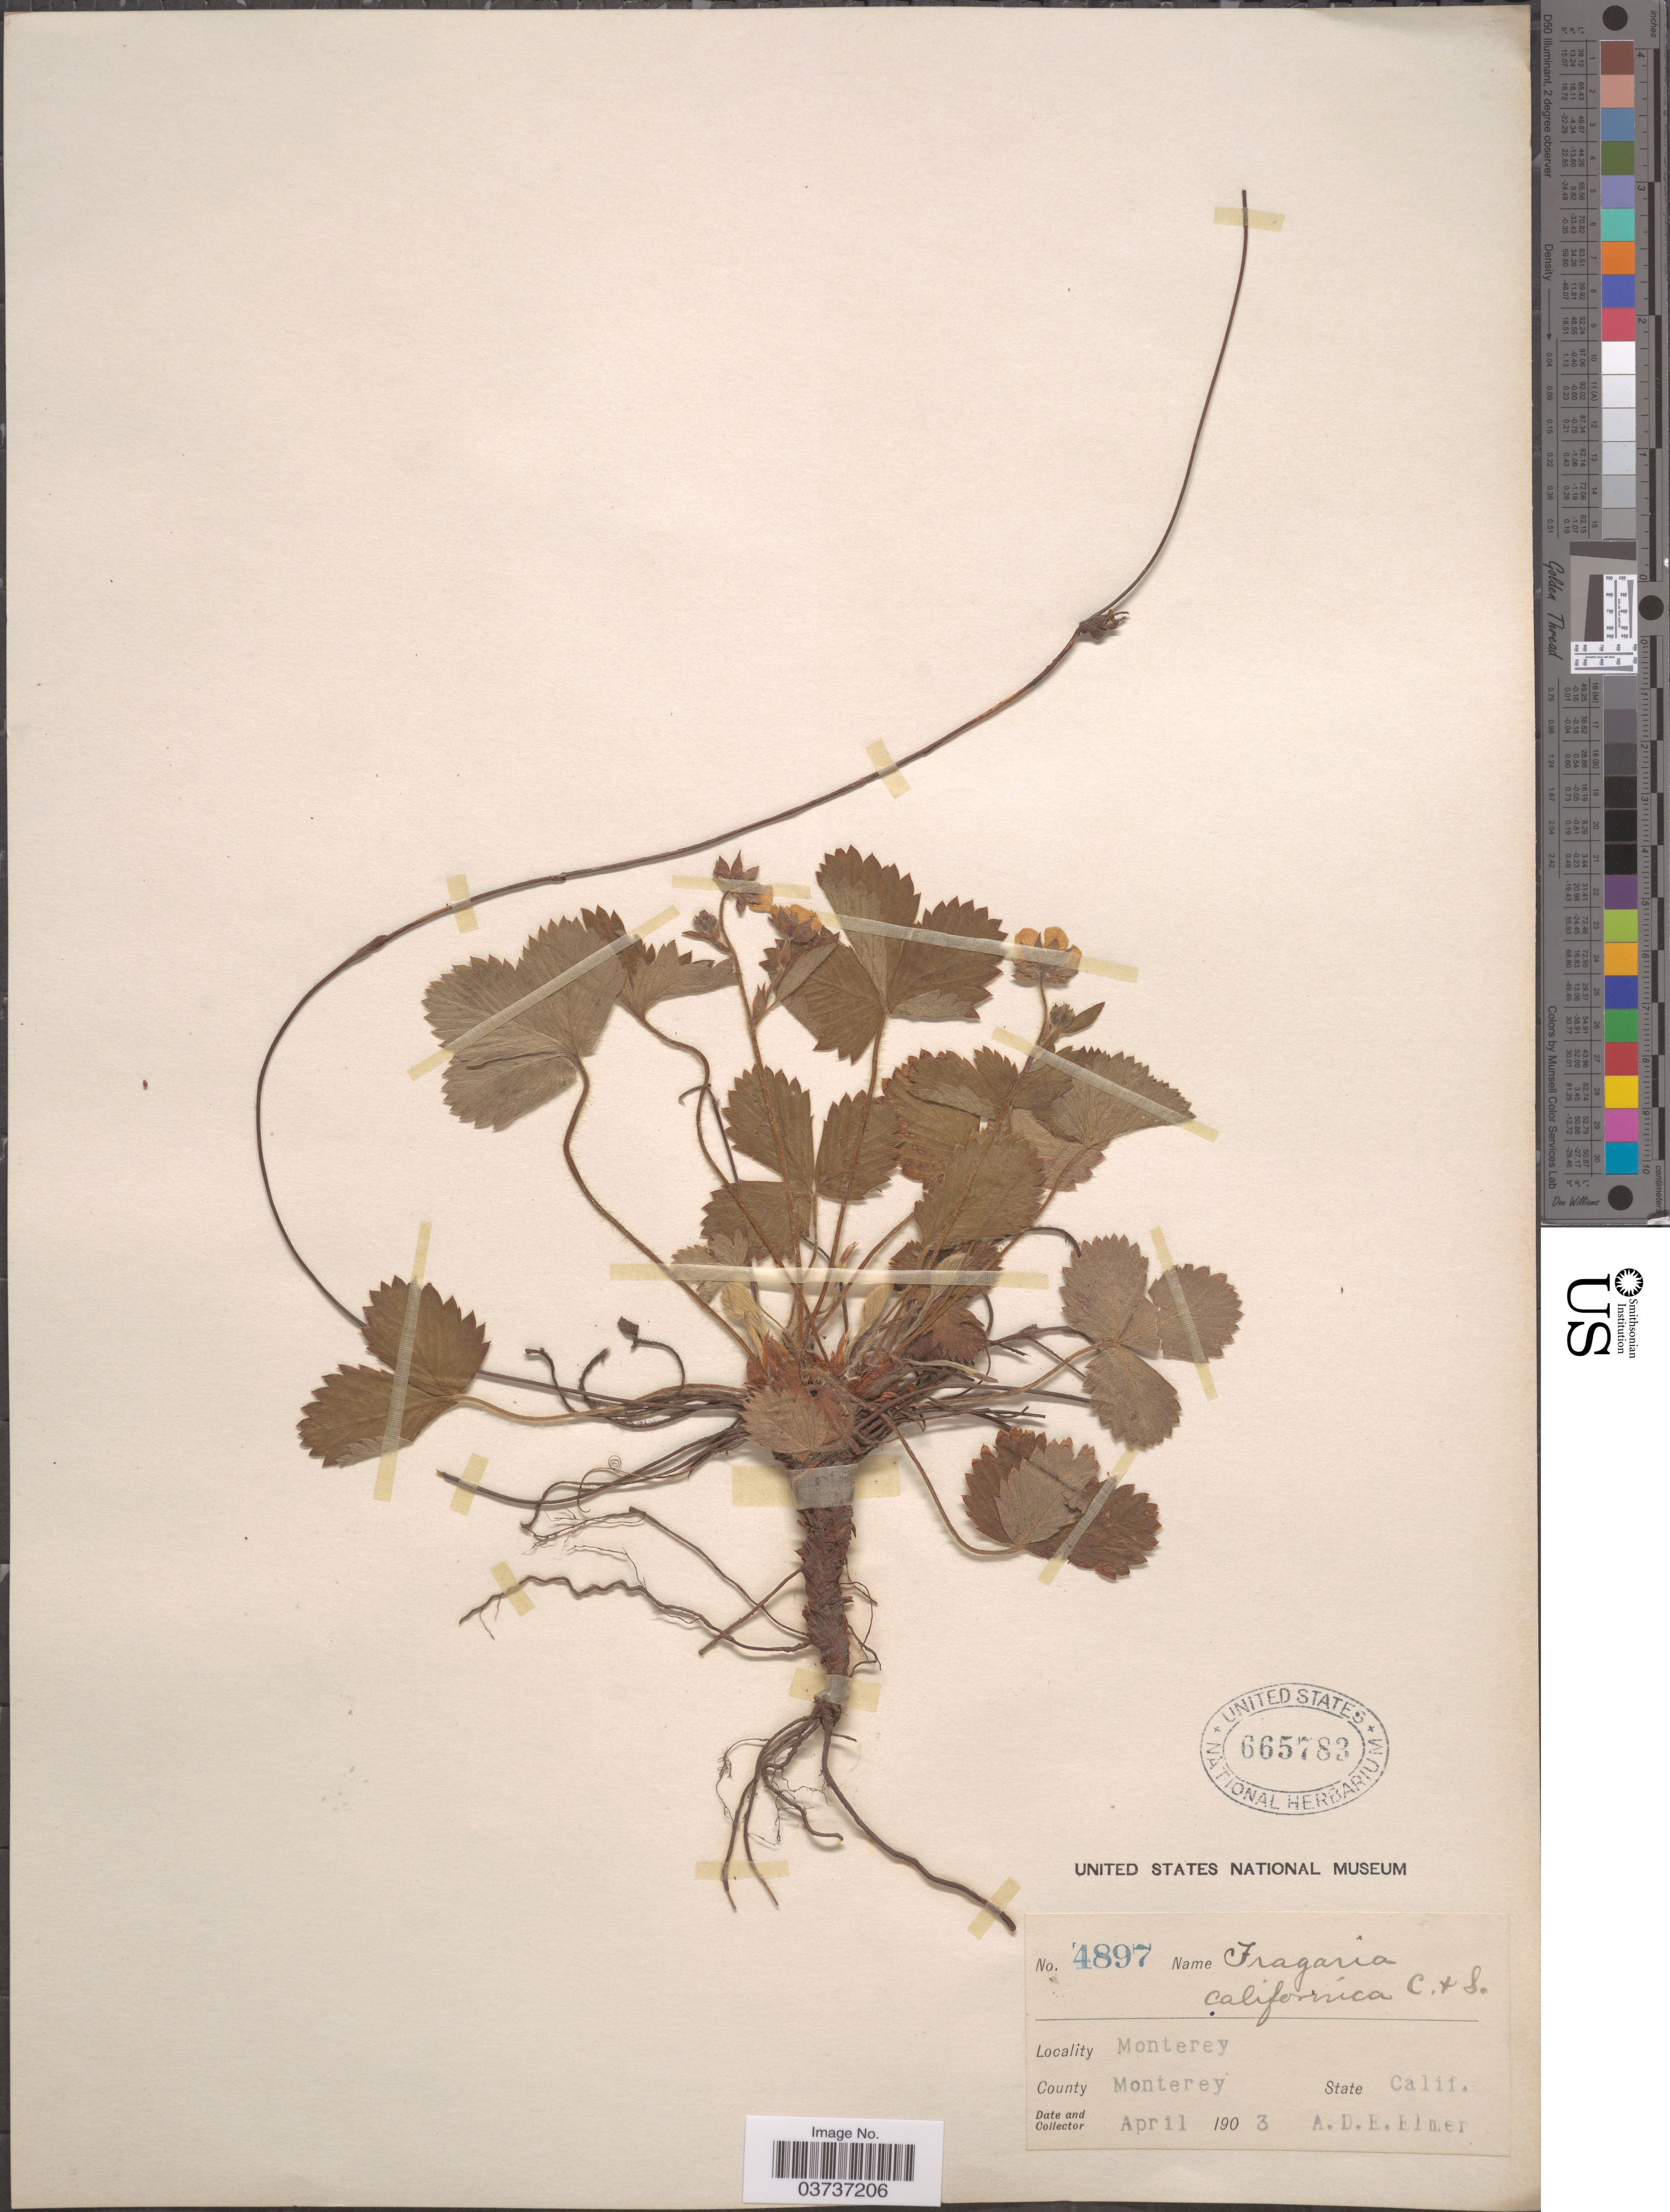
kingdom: Plantae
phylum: Tracheophyta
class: Magnoliopsida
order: Rosales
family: Rosaceae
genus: Fragaria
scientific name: Fragaria californica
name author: Cham. & Schltdl.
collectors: A. D. E. Elmer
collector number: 4897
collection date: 1903-04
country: United States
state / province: California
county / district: Monterey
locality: Monterey. County Monterey.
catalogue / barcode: US 665783